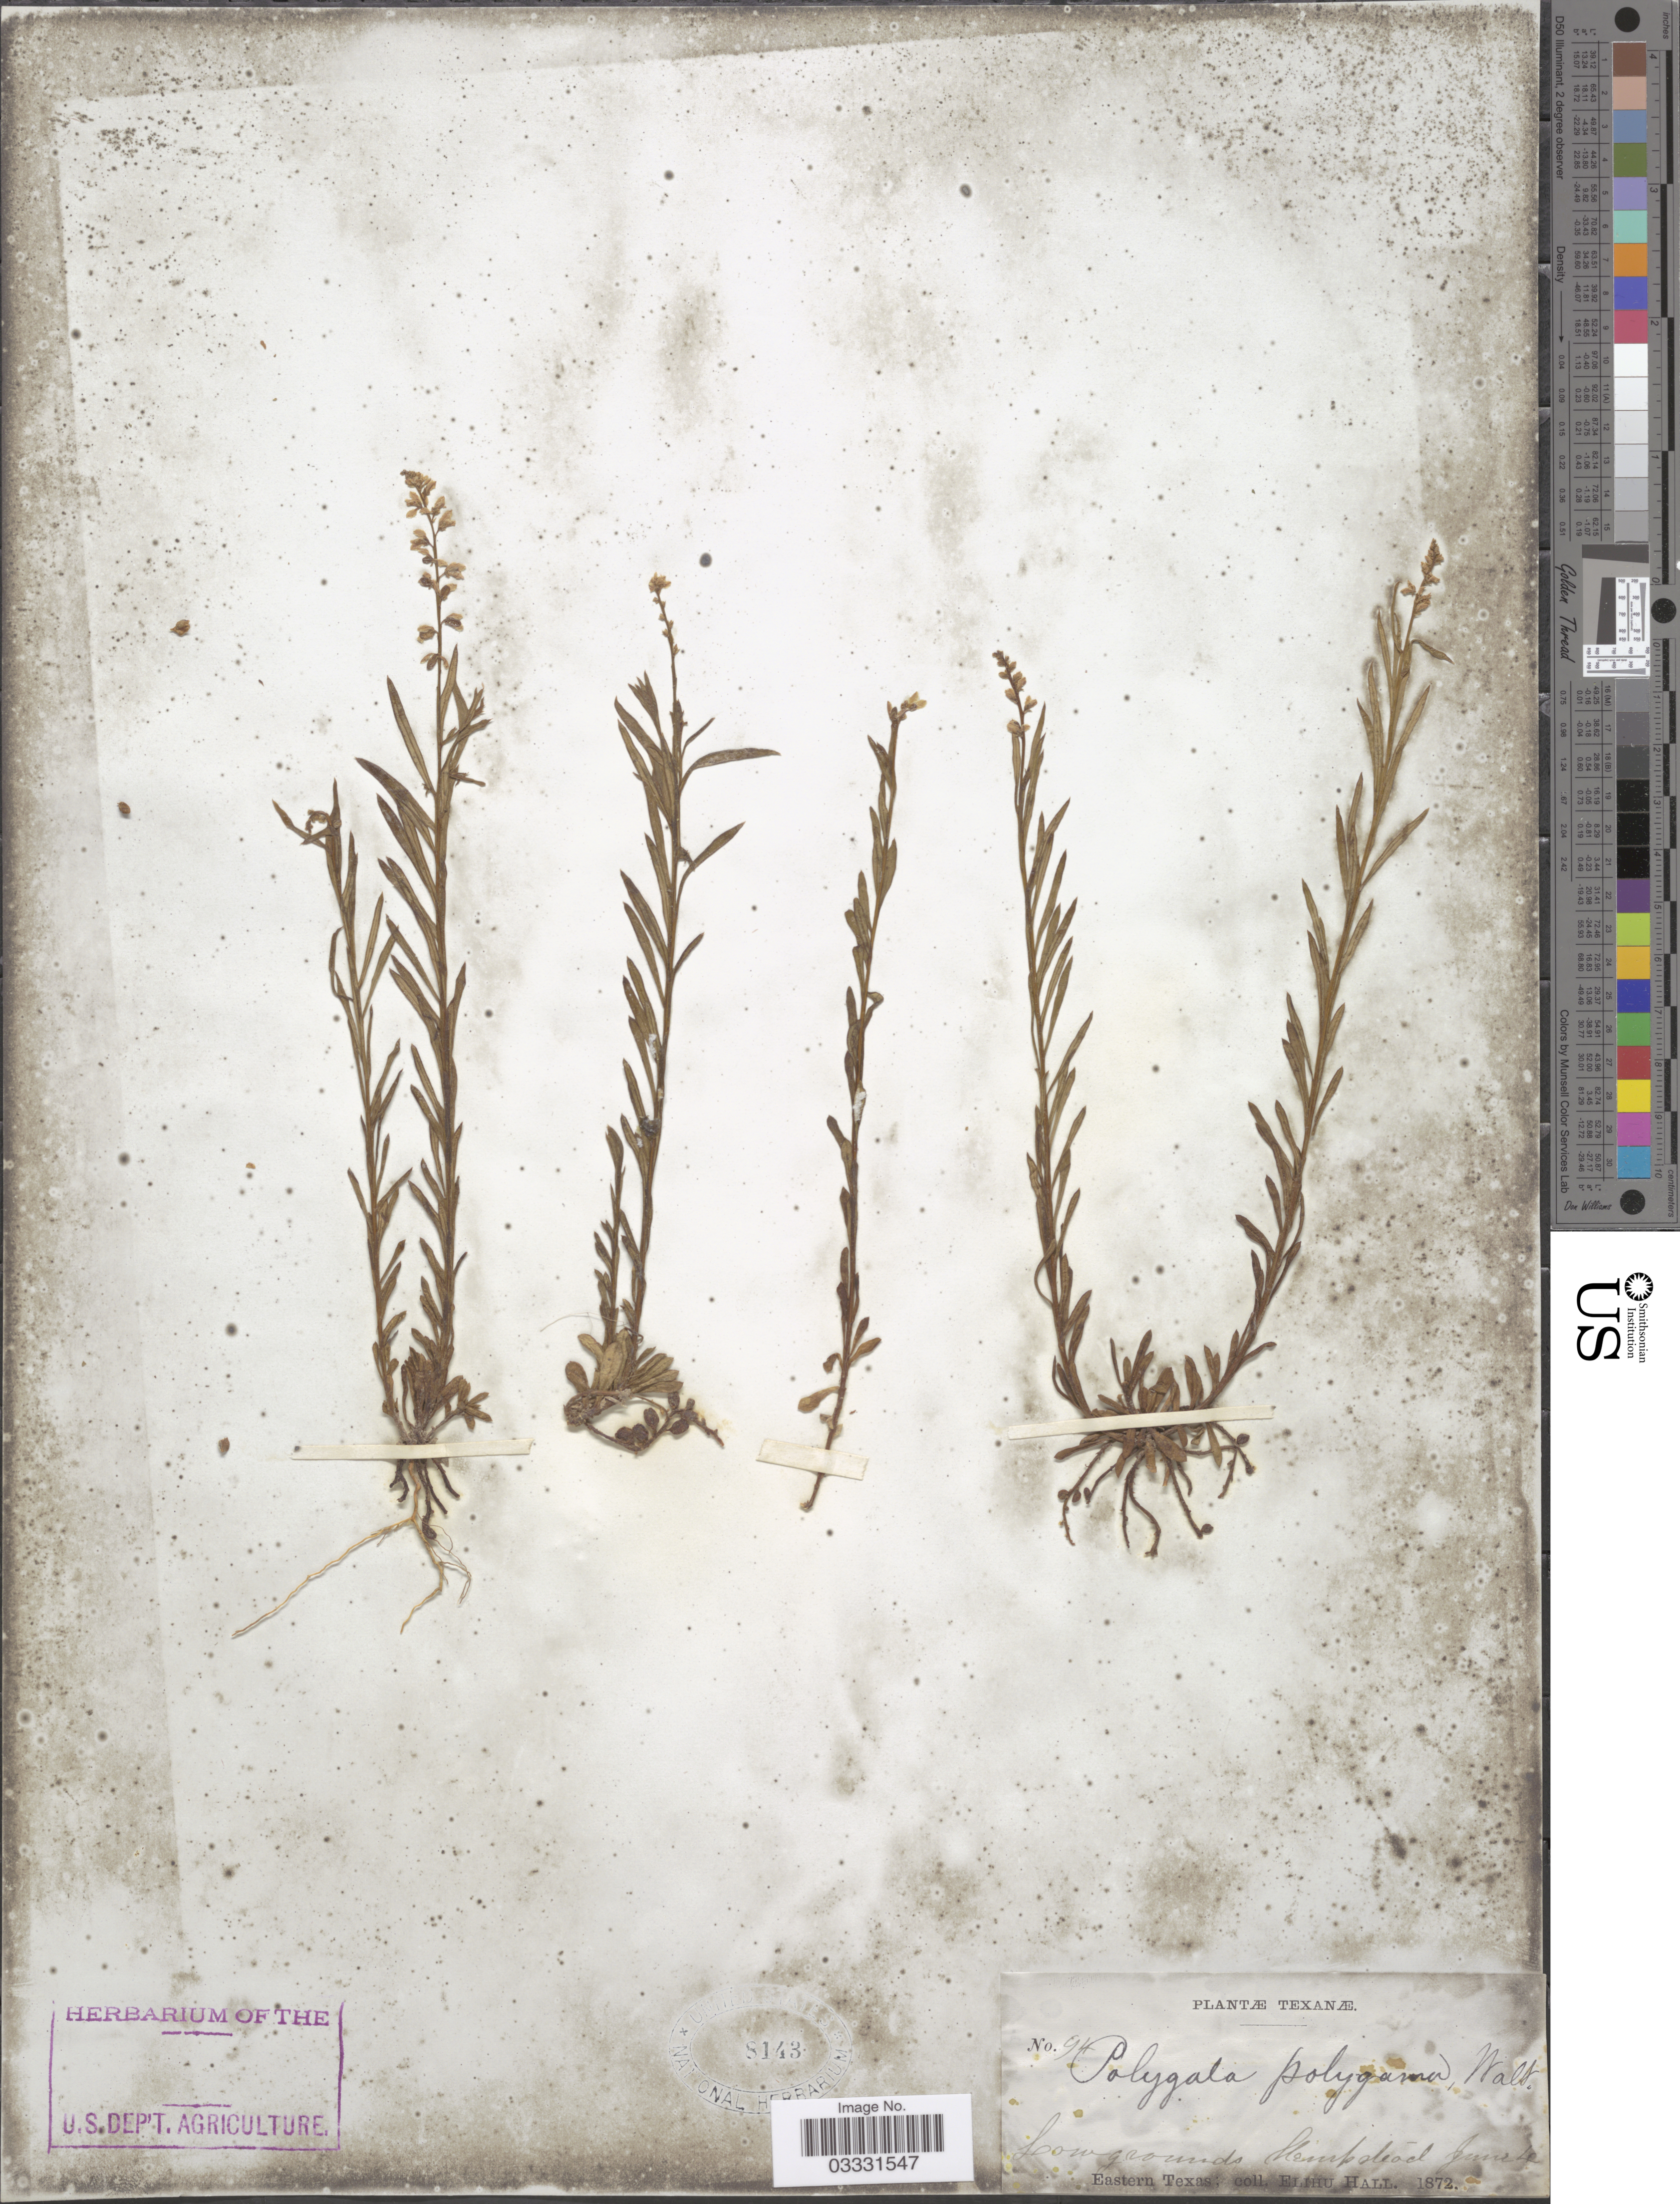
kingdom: Plantae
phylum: Tracheophyta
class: Magnoliopsida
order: Fabales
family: Polygalaceae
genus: Polygala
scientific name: Polygala polygama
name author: Walter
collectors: E. Hall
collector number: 94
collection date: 1872-07-04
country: United States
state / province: Texas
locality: Low grounds Hempstead. Eastern Texas.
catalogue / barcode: US 8143